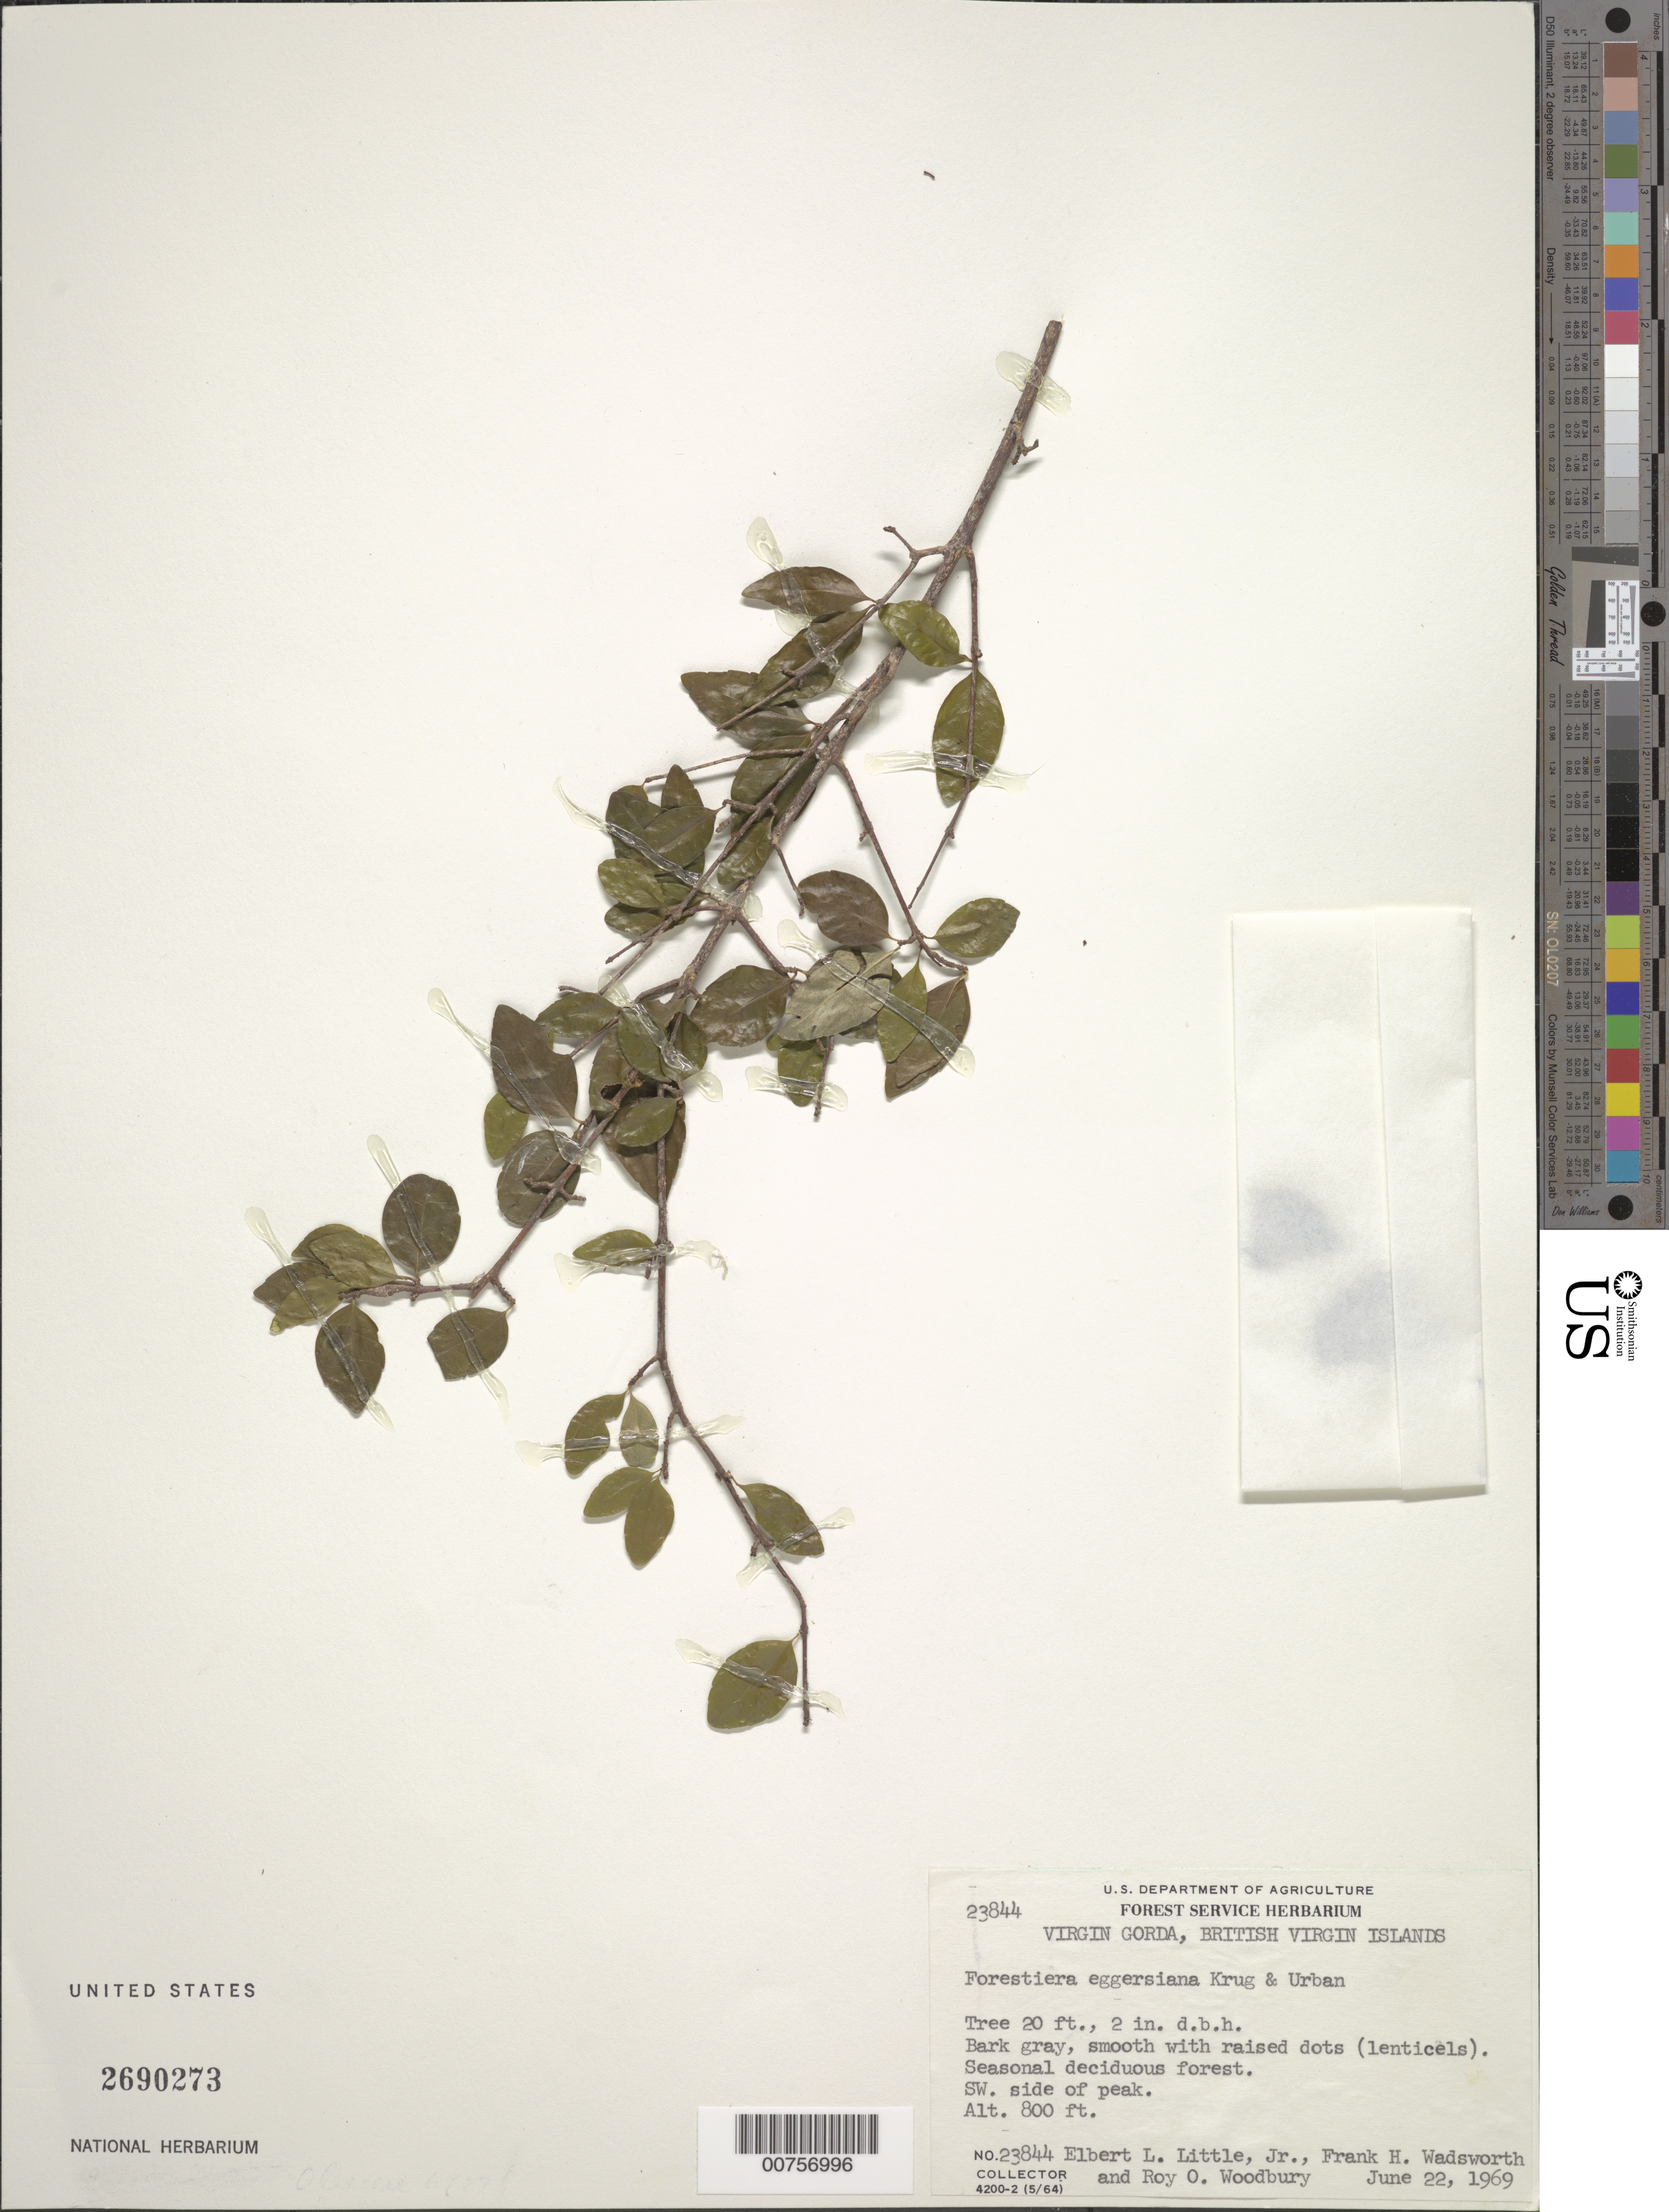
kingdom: Plantae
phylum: Tracheophyta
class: Magnoliopsida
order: Lamiales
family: Oleaceae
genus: Forestiera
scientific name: Forestiera eggersiana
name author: Krug & Urb.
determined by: Brooks, Cecil J.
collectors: E. L. Little, F. Wadsworth & R. O. Woodbury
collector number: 23844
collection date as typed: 22 Jun 1969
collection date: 1969-06-22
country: British Virgin Islands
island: Virgin Gorda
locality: SW side of peak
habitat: Seasonal deciduous forest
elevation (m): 244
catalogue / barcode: US 2690273